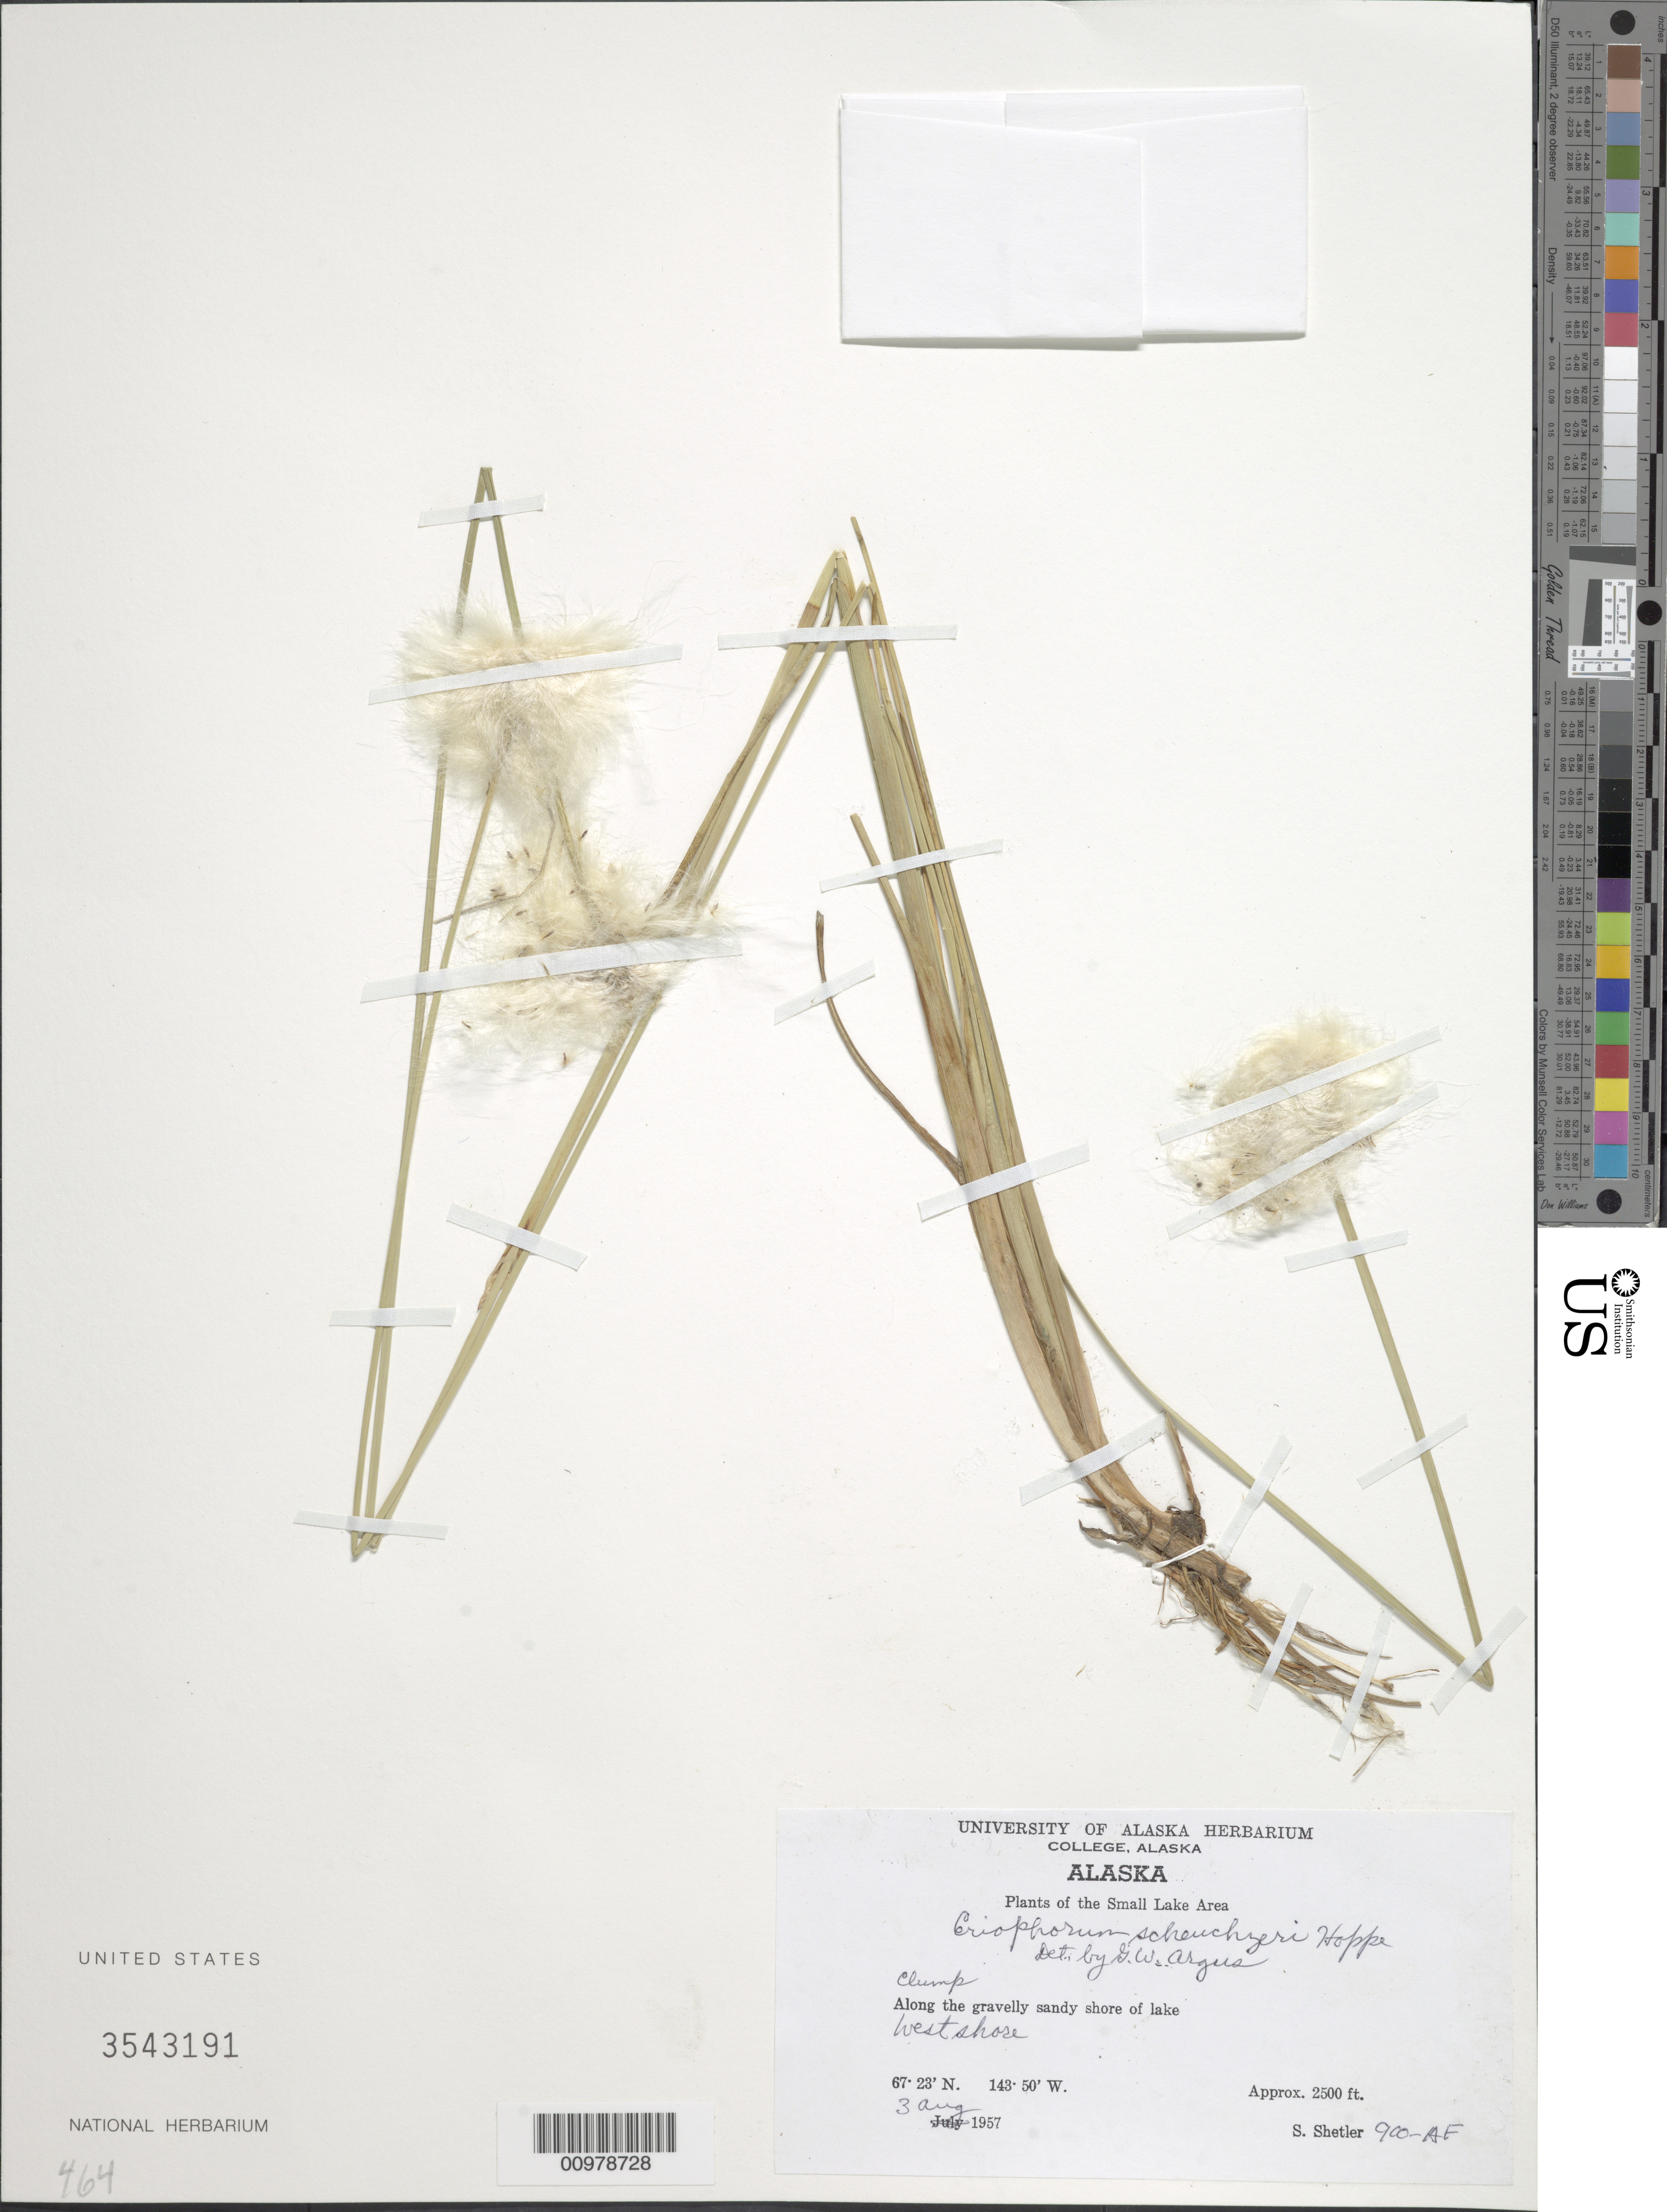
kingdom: Plantae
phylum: Tracheophyta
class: Liliopsida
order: Poales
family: Cyperaceae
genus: Eriophorum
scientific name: Eriophorum scheuchzeri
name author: Hoppe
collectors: S. Shetler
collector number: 900-AF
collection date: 1957-08-03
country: United States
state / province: Alaska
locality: Alaska. Small Lake Area. Along the gravelly sandy shore of lake. west shore.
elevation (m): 762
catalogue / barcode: US 3543191